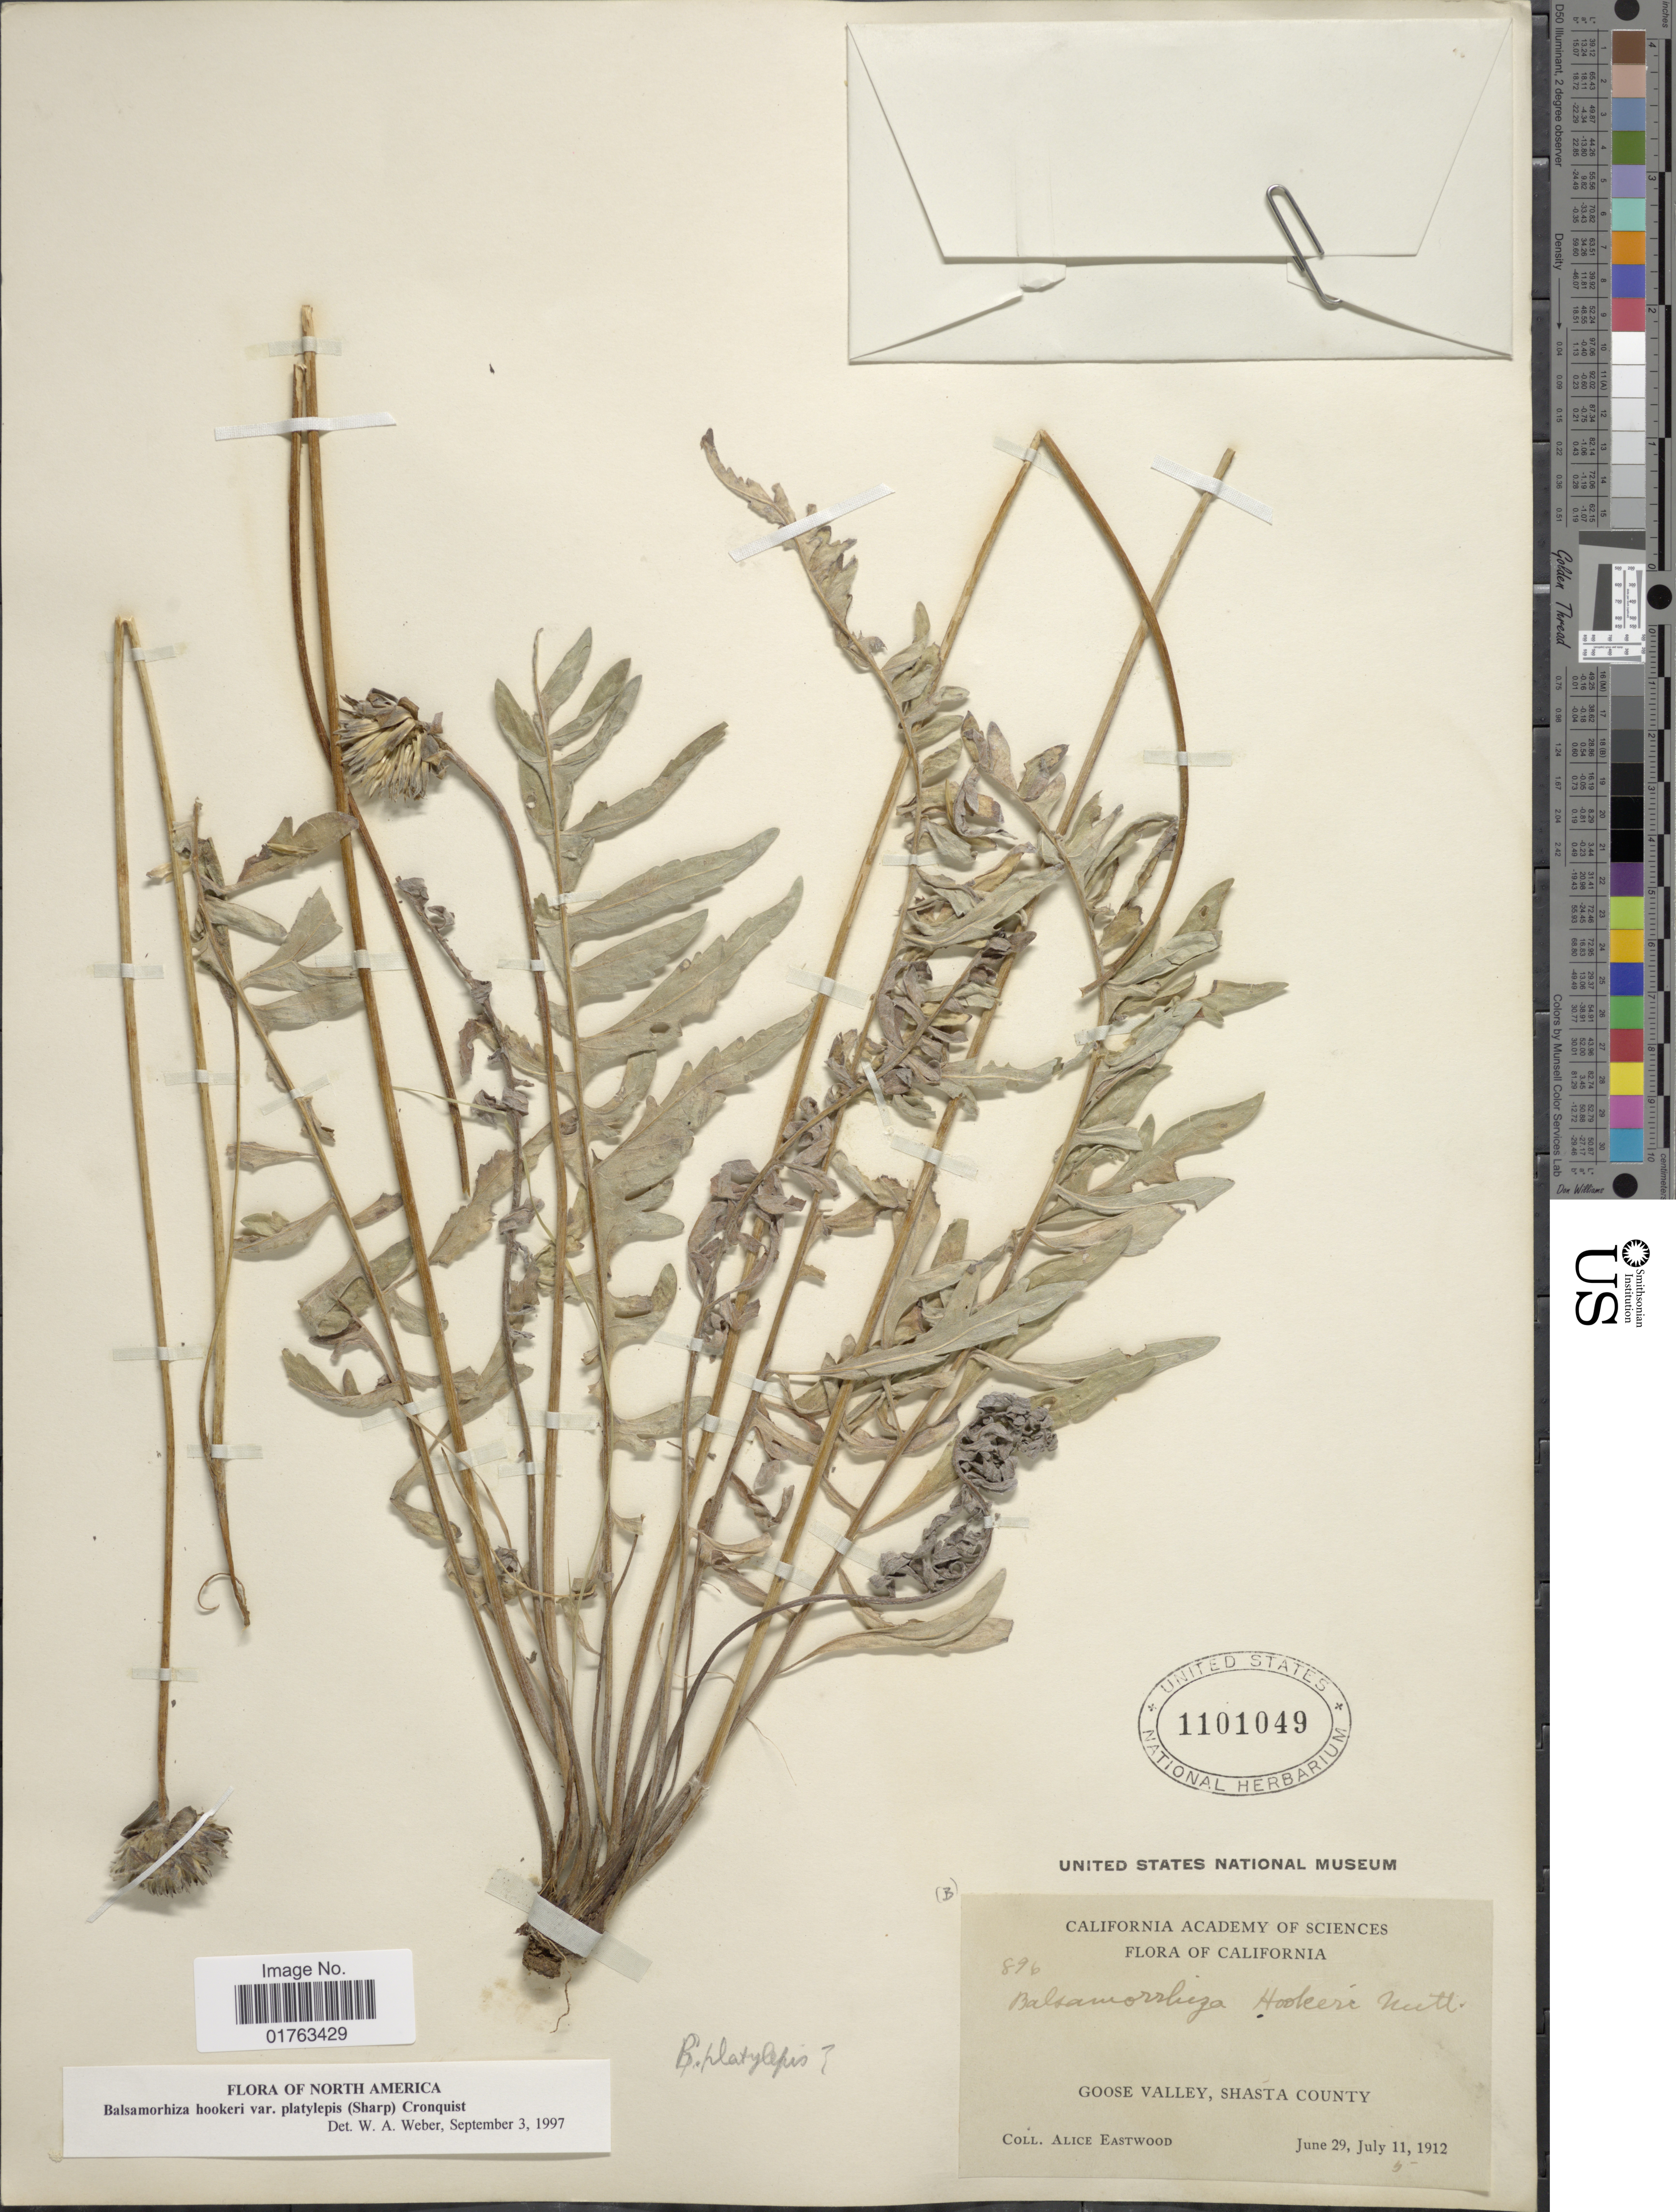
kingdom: Plantae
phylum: Tracheophyta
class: Magnoliopsida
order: Asterales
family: Asteraceae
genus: Balsamorhiza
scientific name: Balsamorhiza hookeri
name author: Nutt.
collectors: A. Eastwood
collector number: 896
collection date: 1912-06-29/1912-07-11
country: United States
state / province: California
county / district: Shasta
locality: Goose Valley, Shasta County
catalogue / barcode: US 1101049